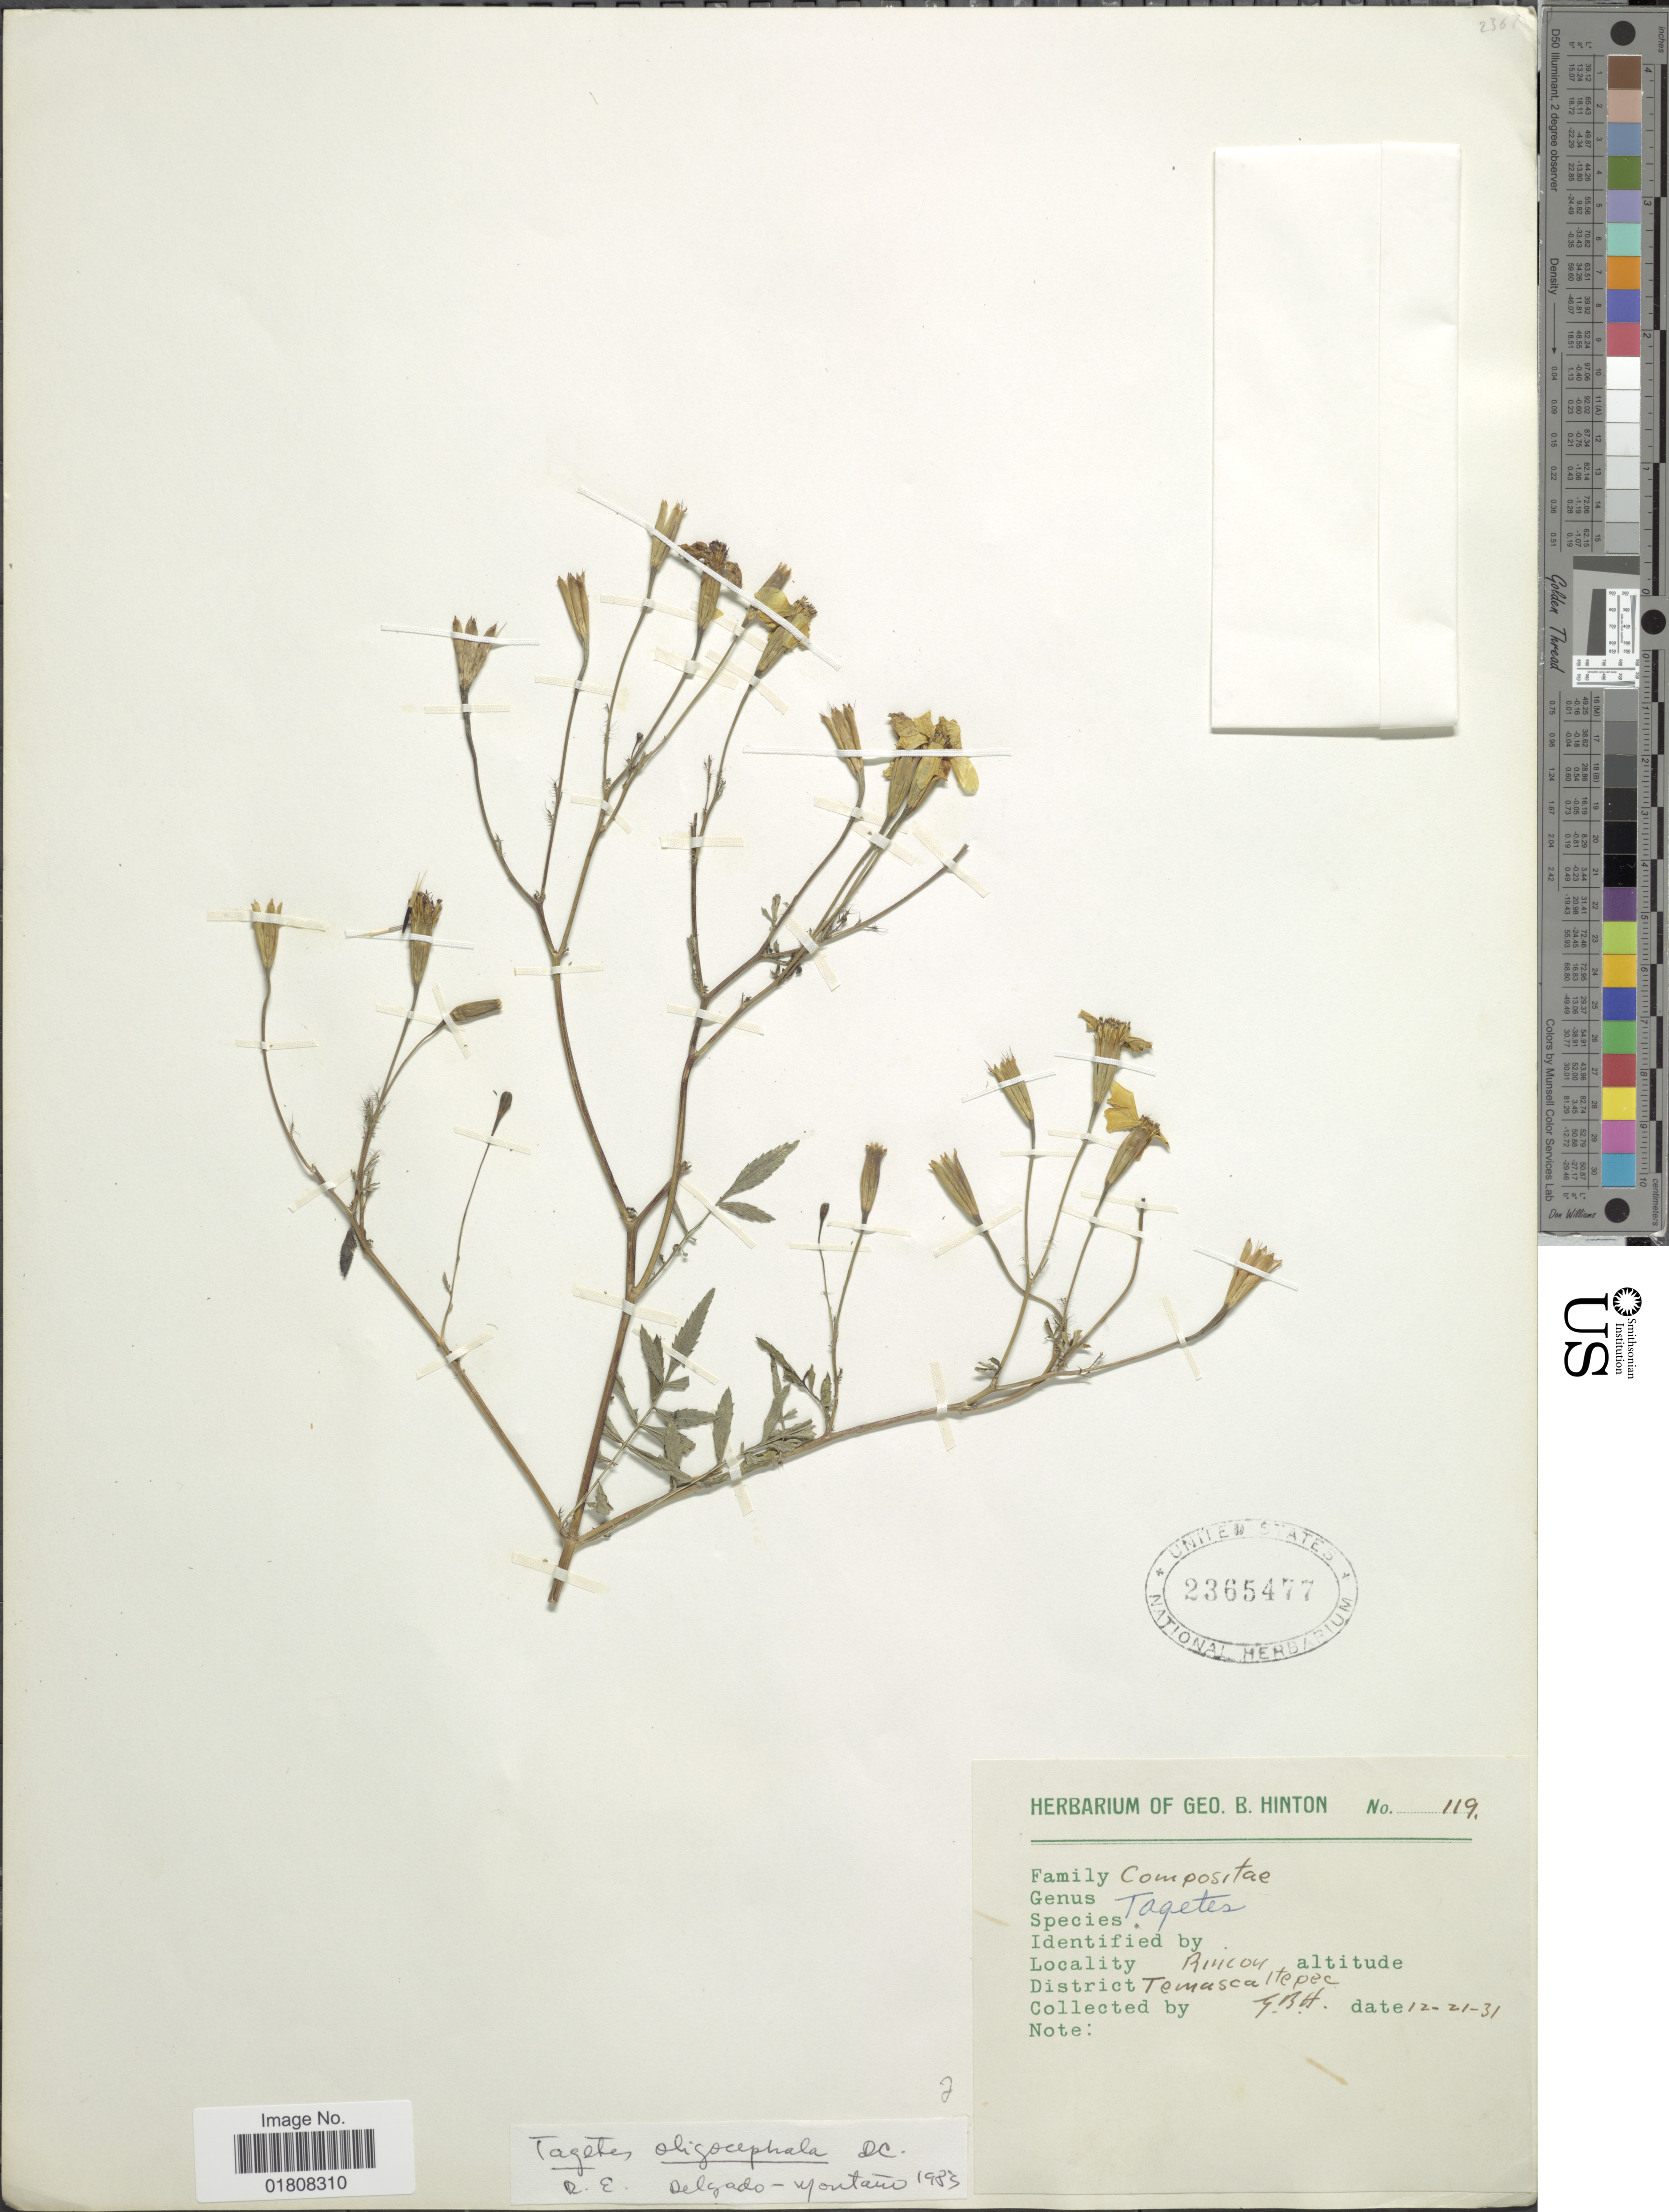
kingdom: Plantae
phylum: Tracheophyta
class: Magnoliopsida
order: Asterales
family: Asteraceae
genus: Tagetes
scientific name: Tagetes oligocephala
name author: DC.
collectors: G. B. Hinton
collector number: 119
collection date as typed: Transcribed d/m/y: 21/12/31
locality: Rincon, District Temascaltepec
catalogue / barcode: US 2365477